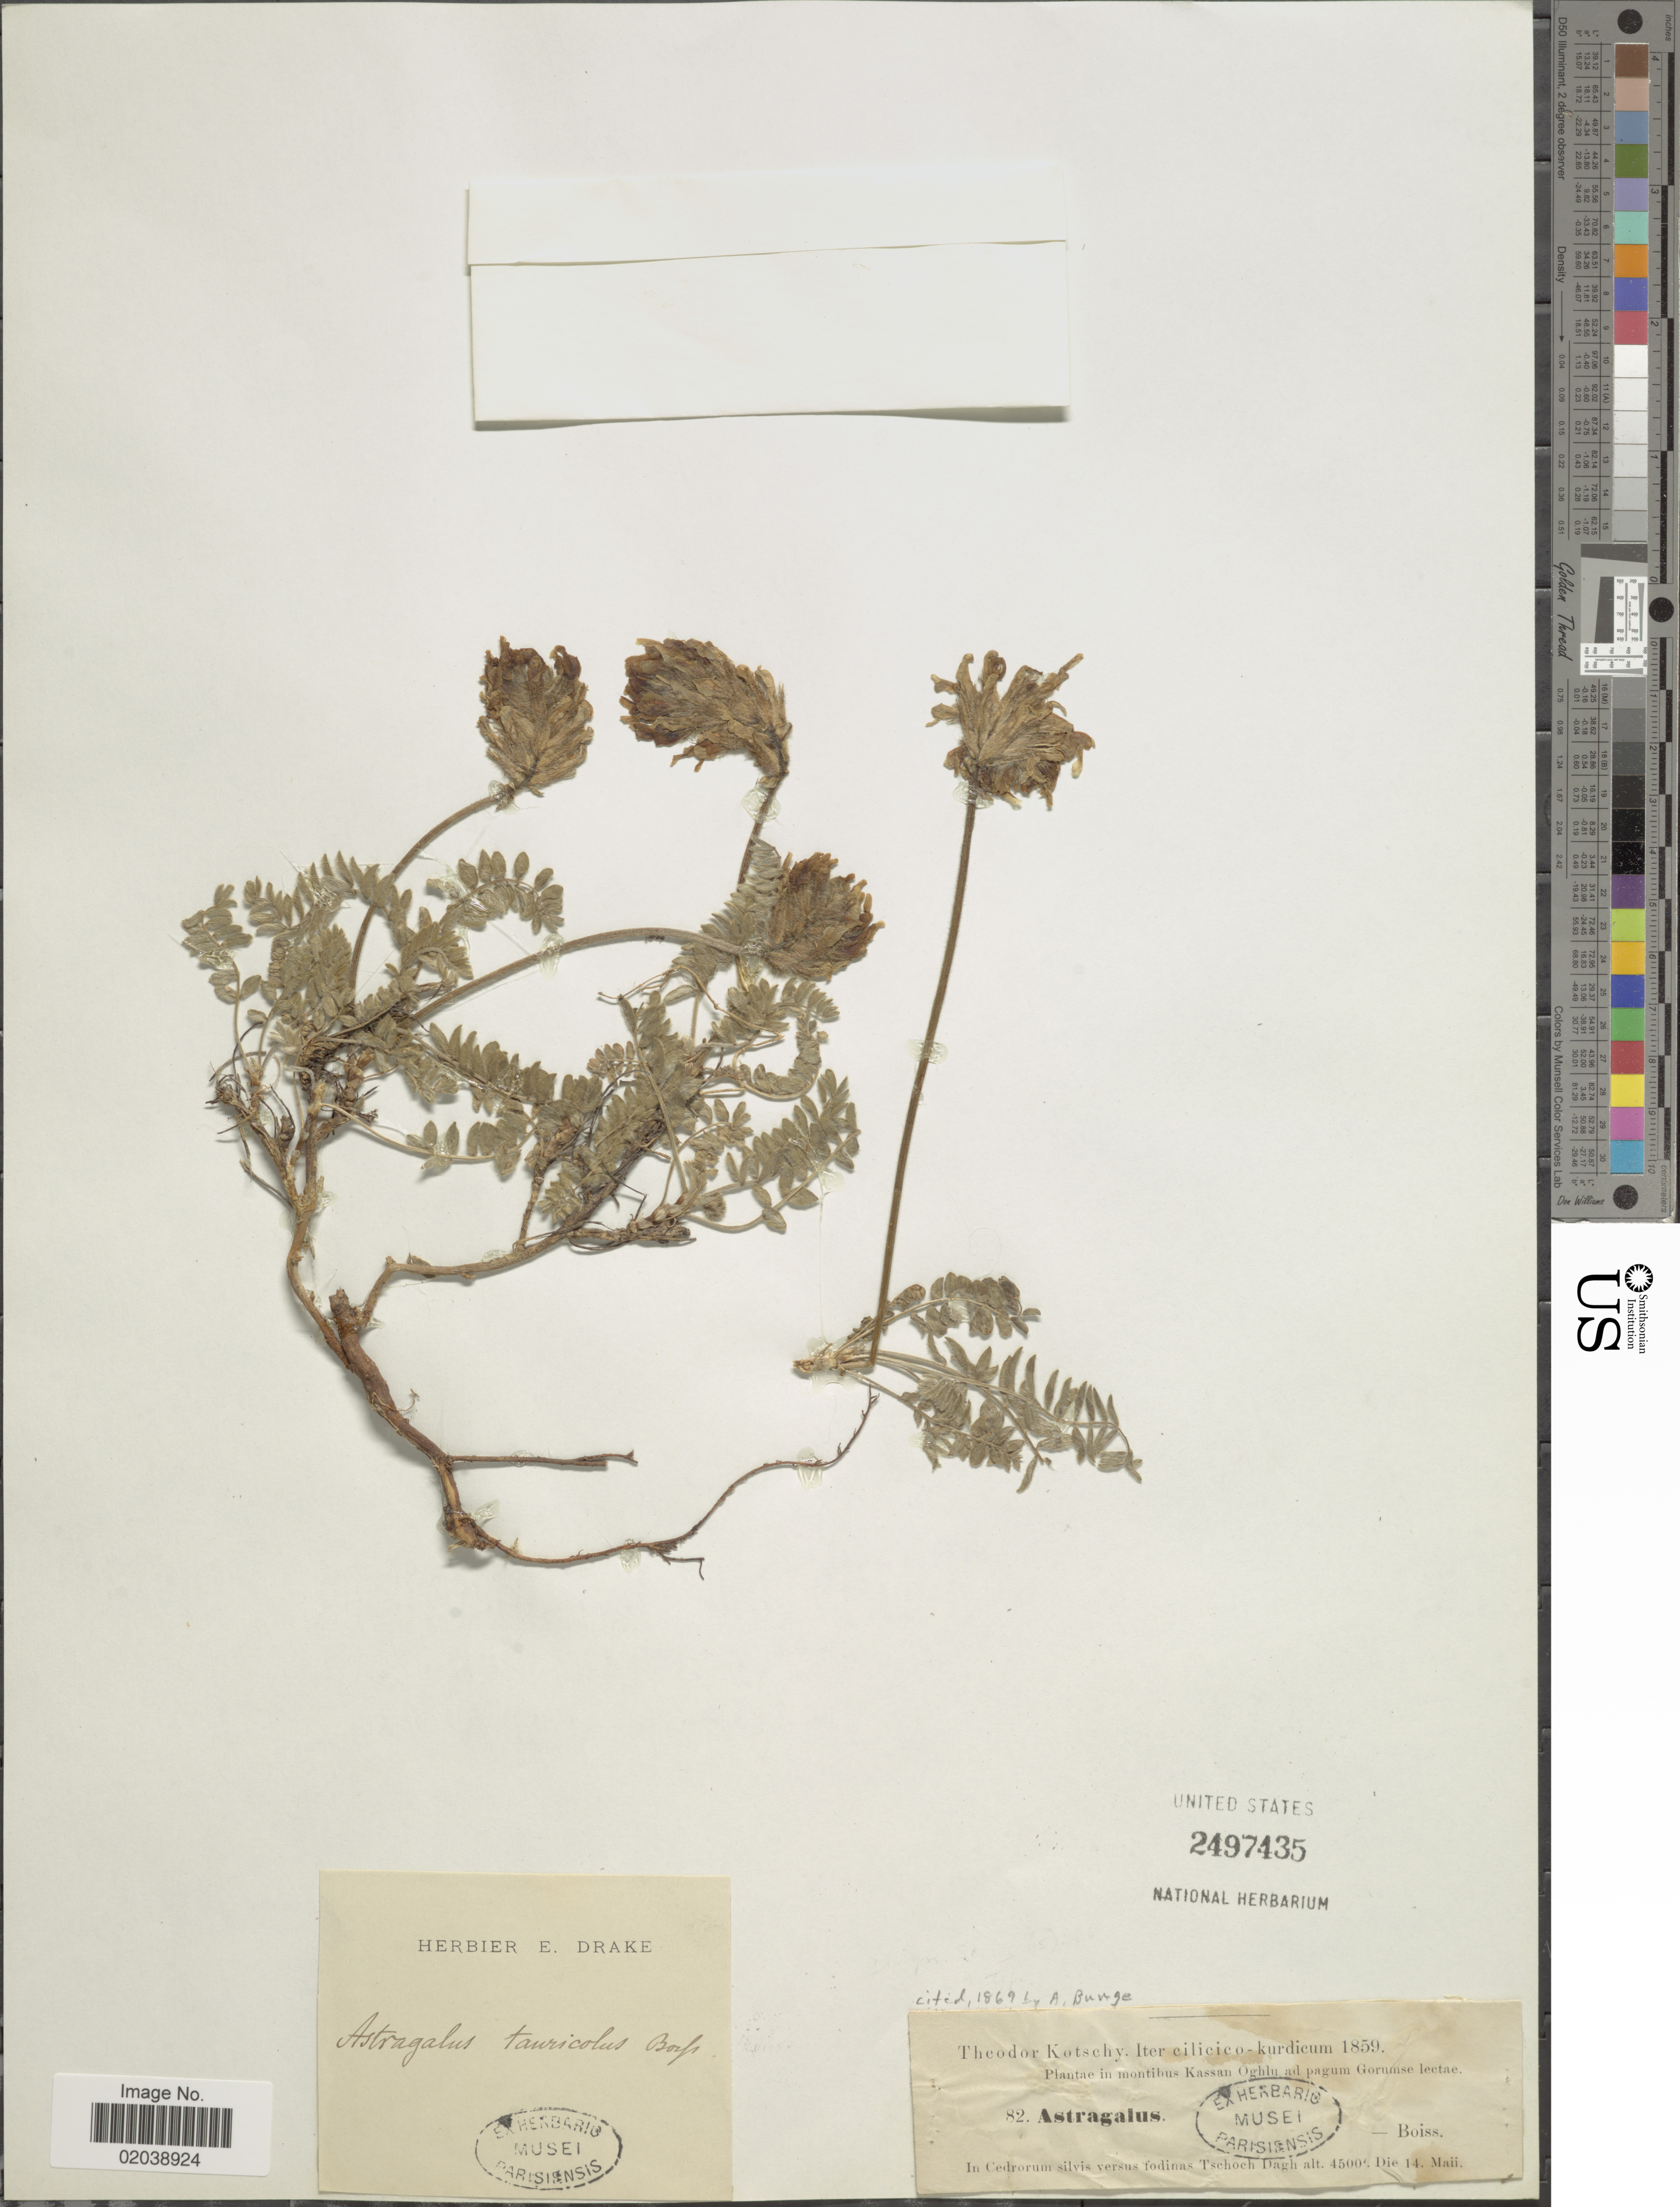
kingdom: Plantae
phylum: Tracheophyta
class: Magnoliopsida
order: Fabales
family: Fabaceae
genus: Astragalus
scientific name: Astragalus tauricola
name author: Boiss.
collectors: K. G. Kotschy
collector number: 82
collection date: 1859-05-14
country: Turkey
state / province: Adana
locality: In montibus Kassan Oghlu ad pagum Gorumse lectae. In Cedrorum slivis versus fodinas Tschoch Dagh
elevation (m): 1372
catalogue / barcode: US 2497435